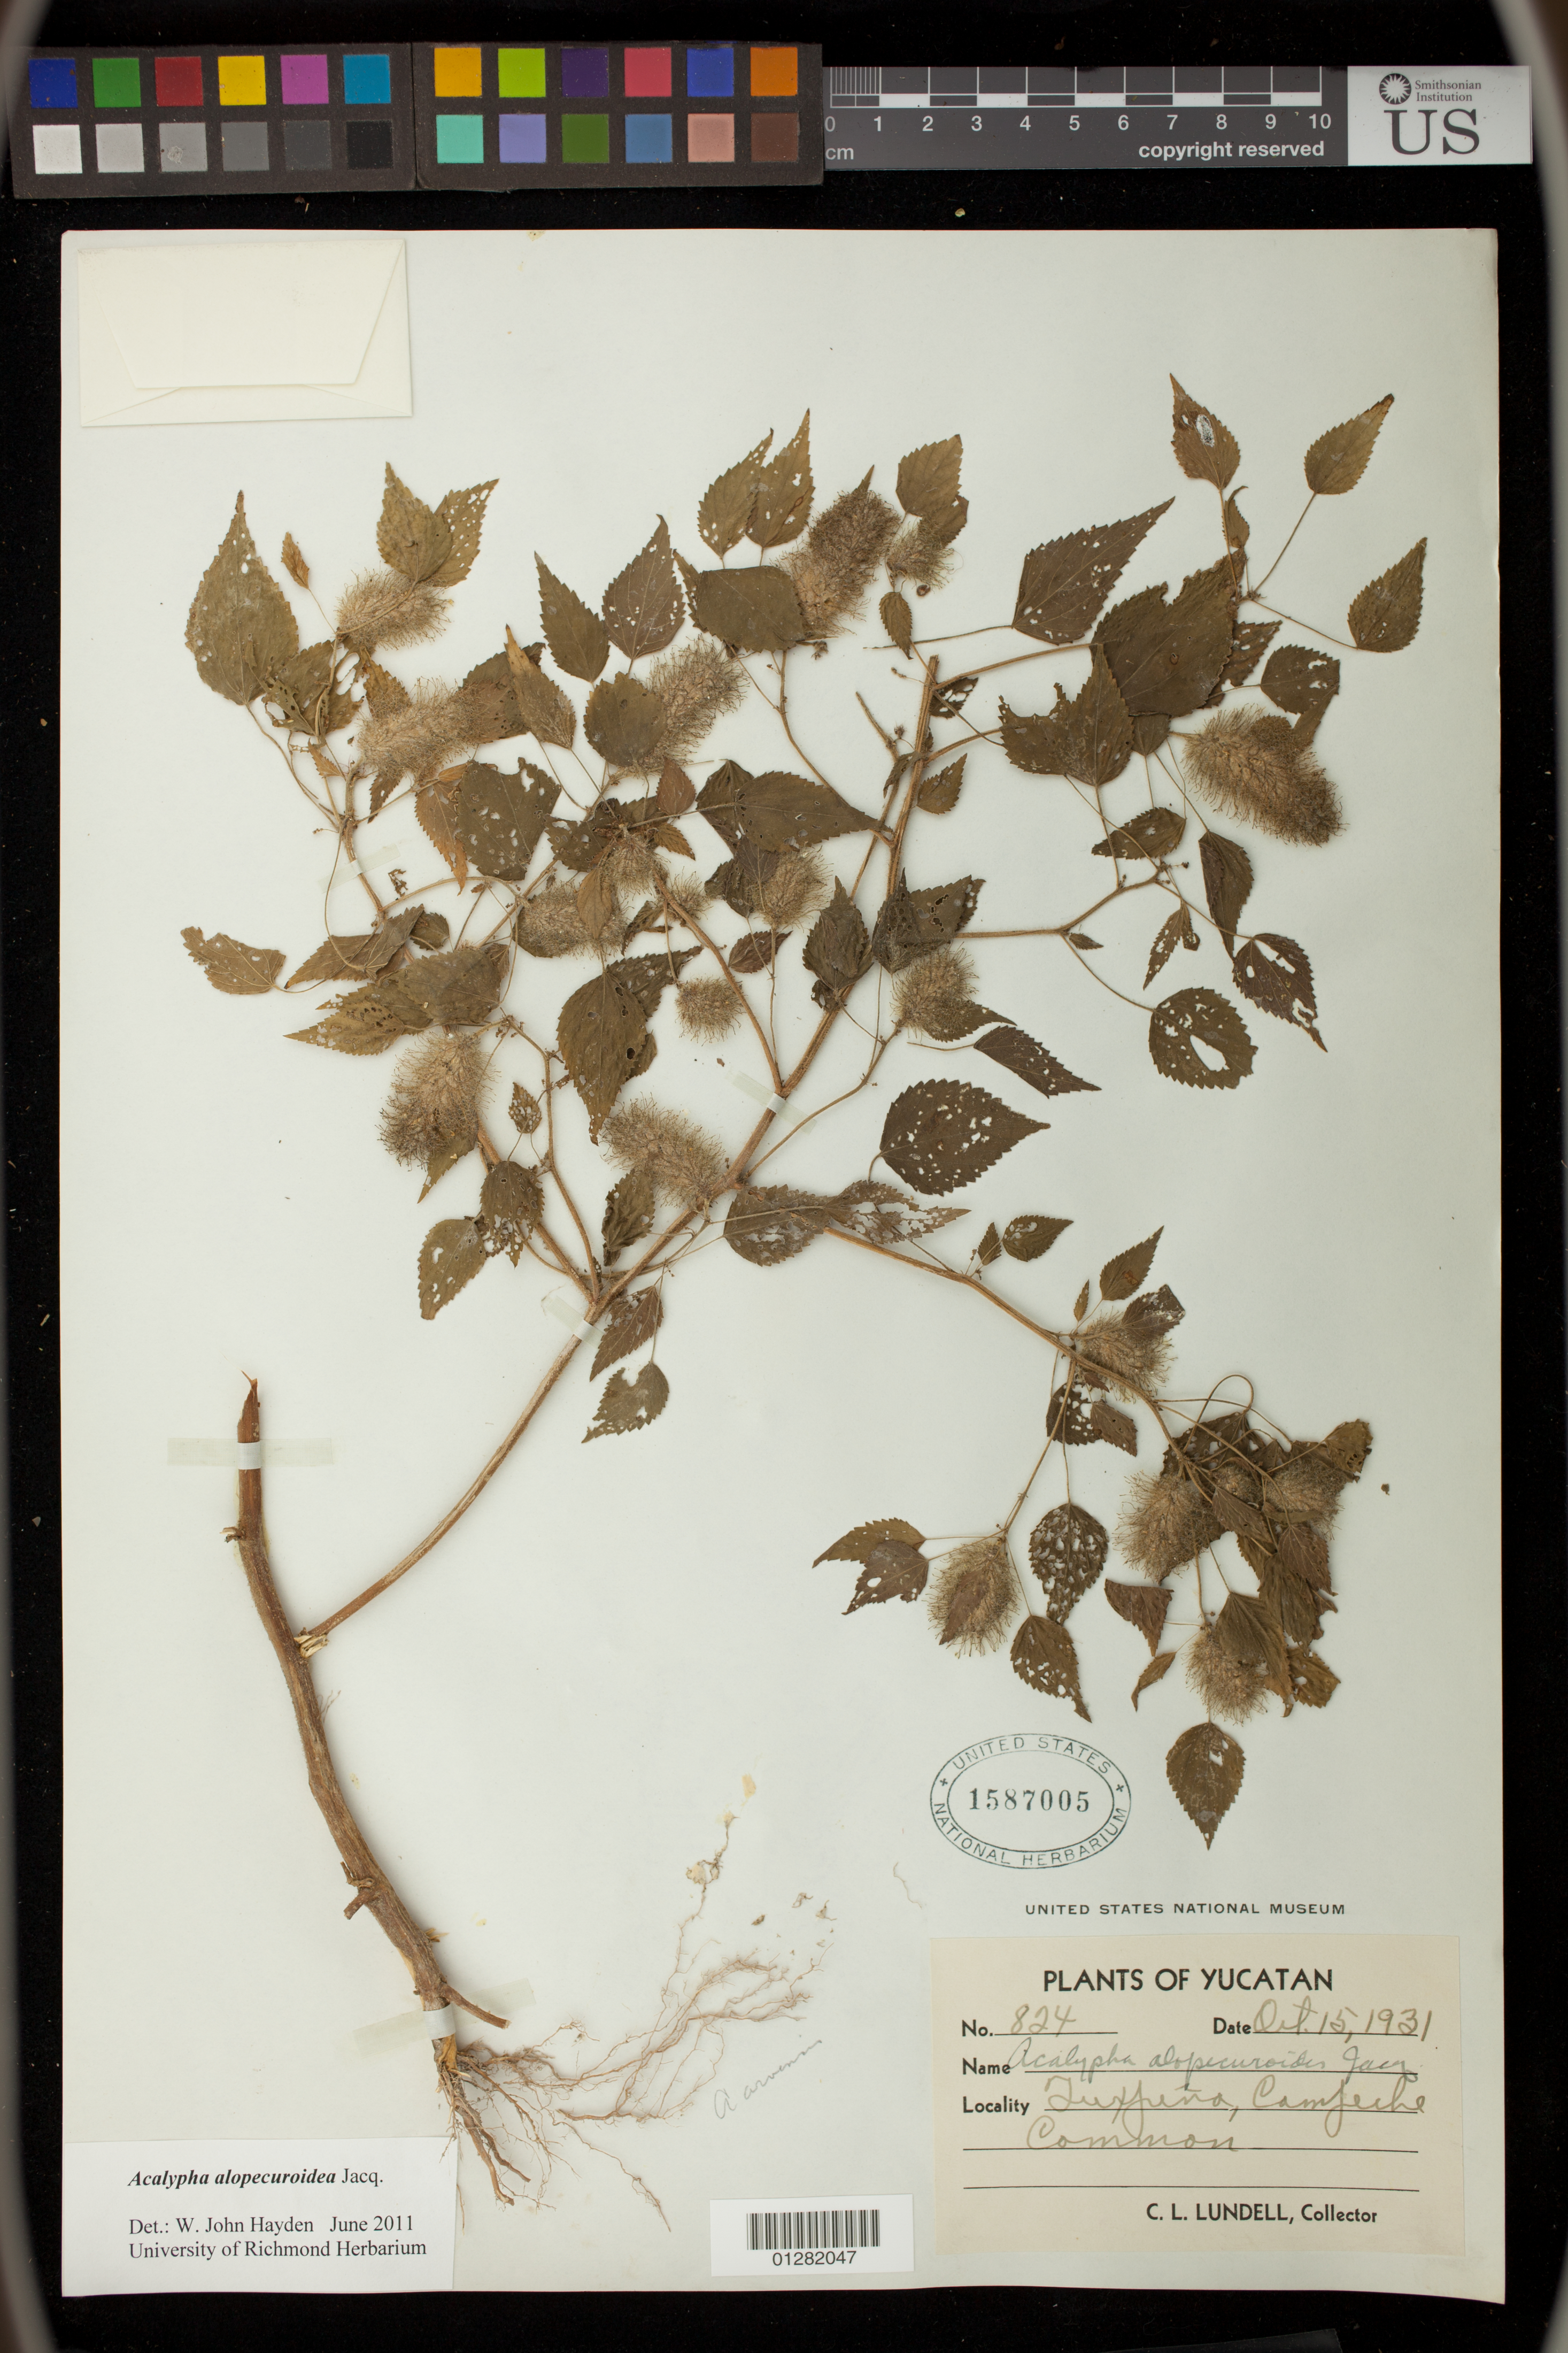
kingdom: Plantae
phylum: Tracheophyta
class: Magnoliopsida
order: Malpighiales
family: Euphorbiaceae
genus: Acalypha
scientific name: Acalypha alopecuroidea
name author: Jacq.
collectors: C. L. Lundell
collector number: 824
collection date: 1931-10-15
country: Mexico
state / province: Campeche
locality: Tuxpena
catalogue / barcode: US 1587005